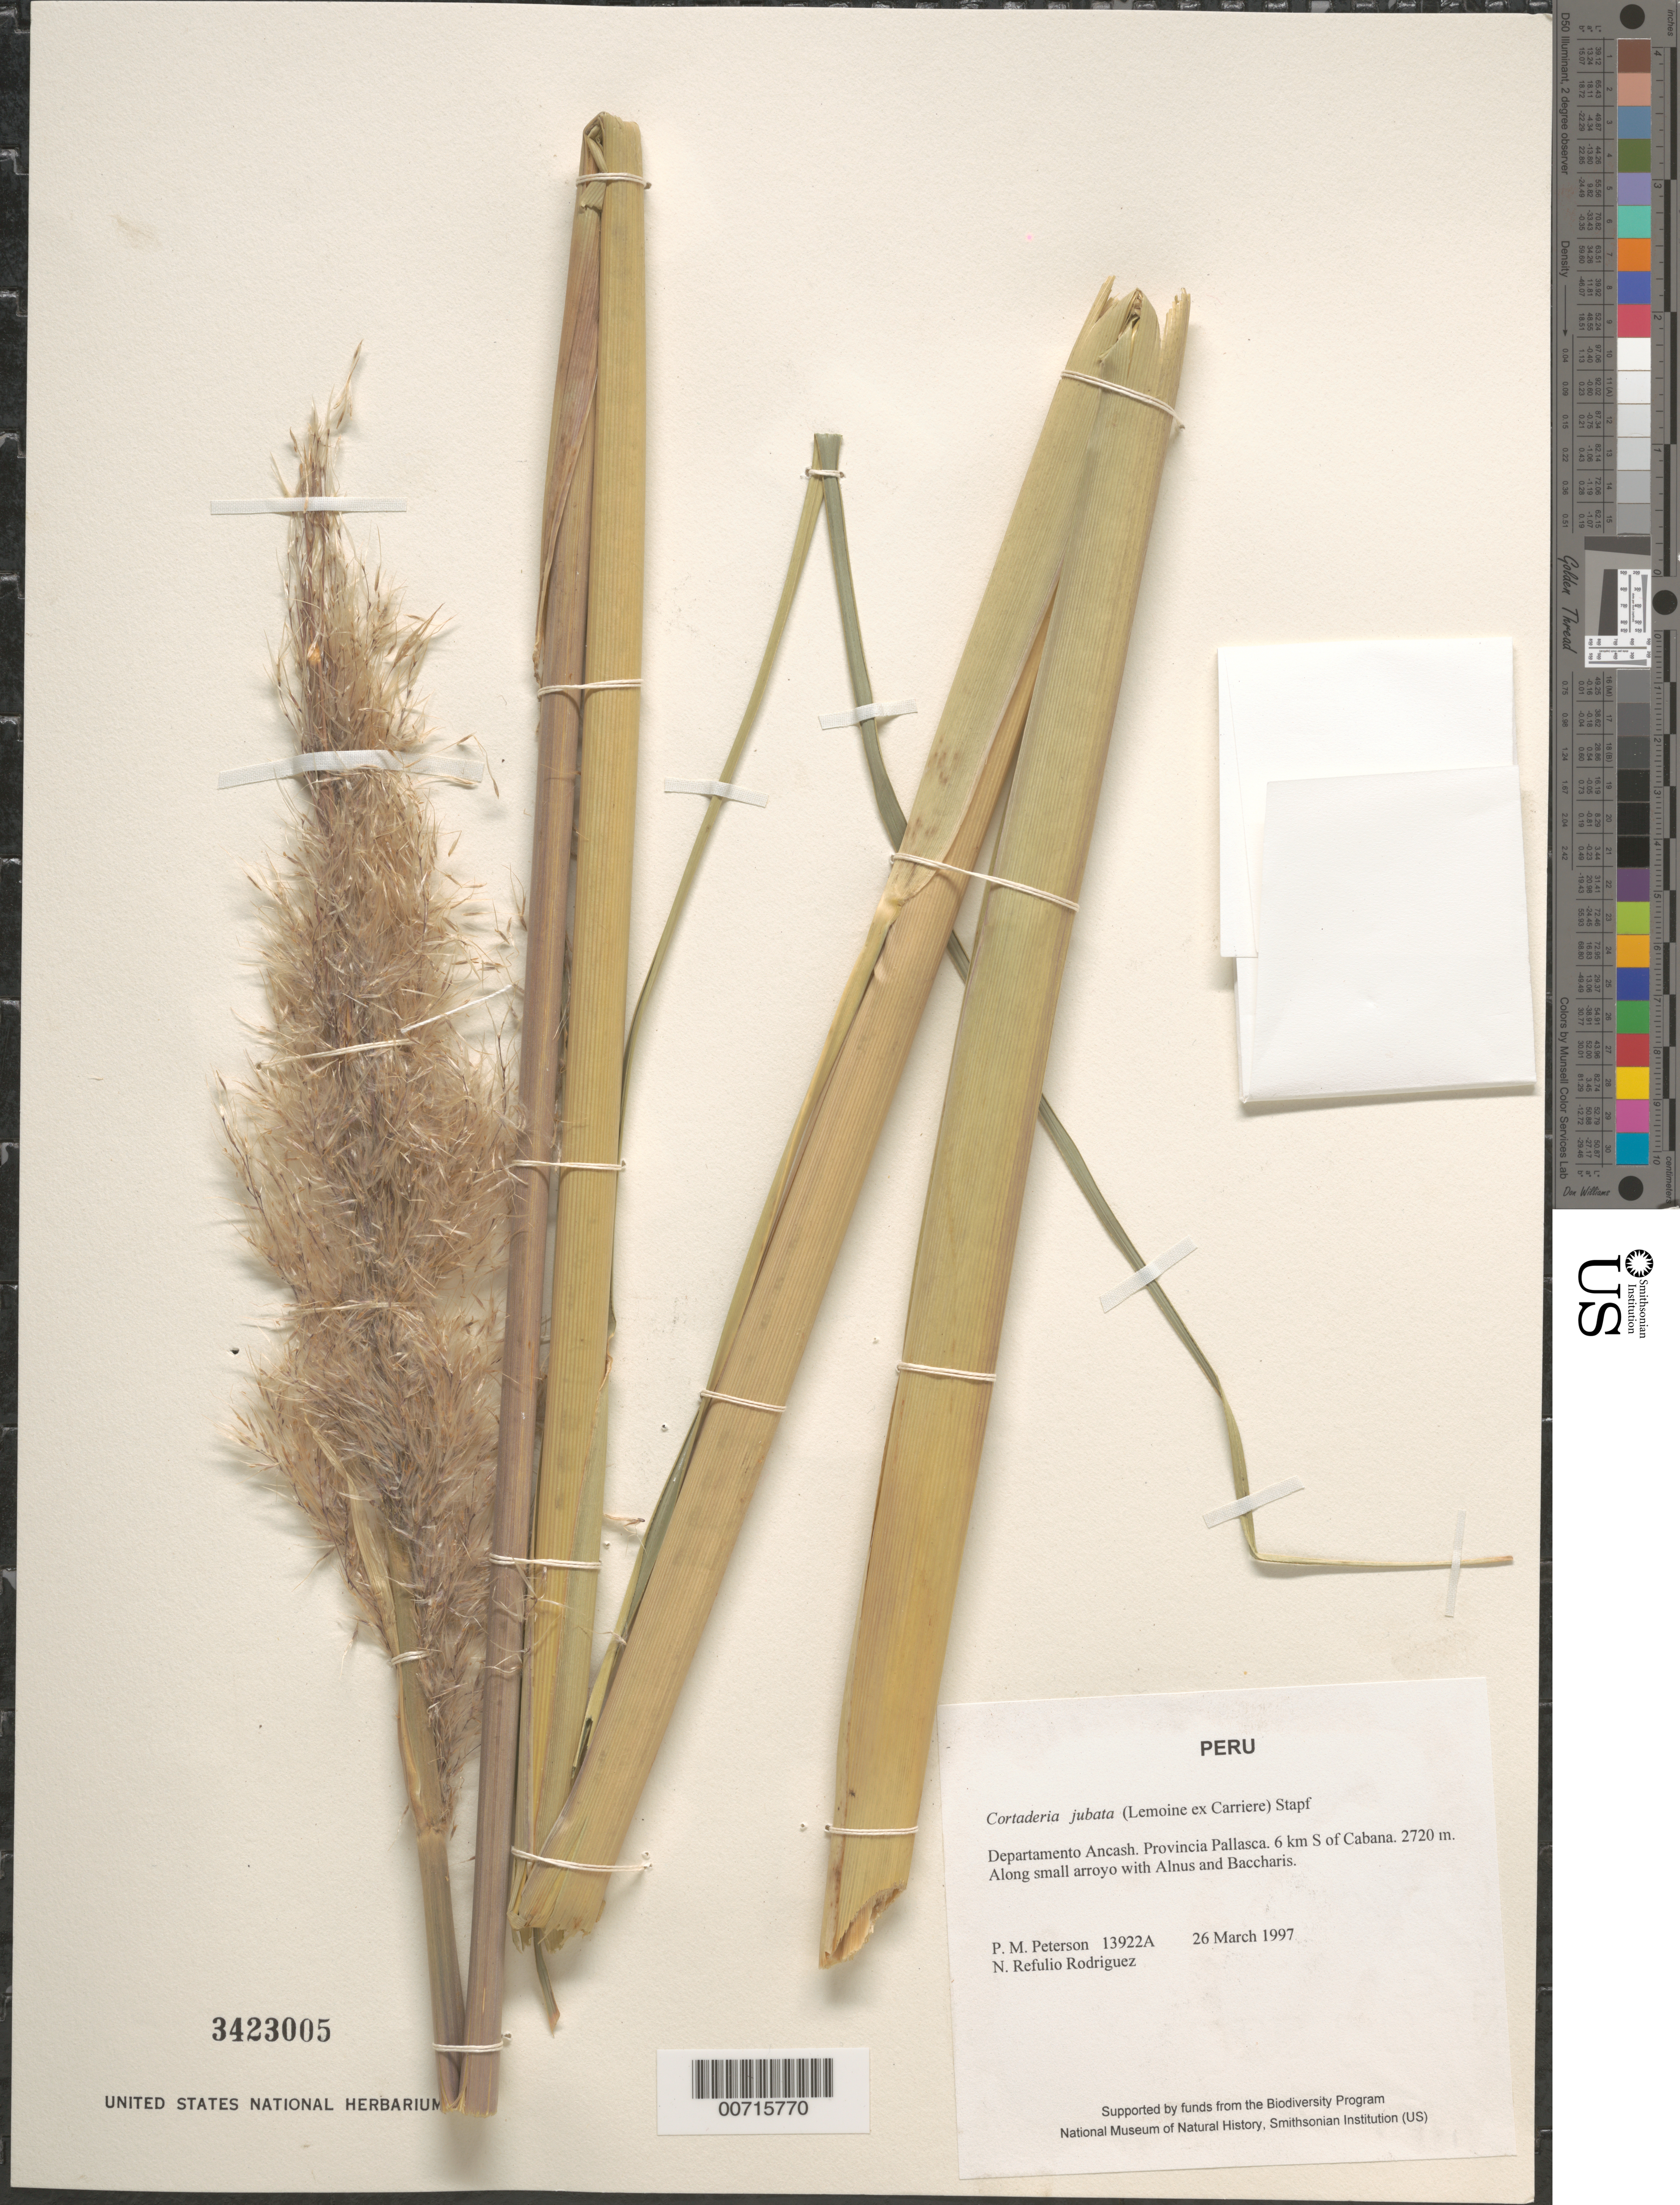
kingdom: Plantae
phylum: Tracheophyta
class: Liliopsida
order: Poales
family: Poaceae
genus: Cortaderia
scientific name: Cortaderia jubata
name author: (Lemoine) Stapf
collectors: P. M. Peterson & N. Refulio-Rodríguez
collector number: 13922A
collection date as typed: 26 Mar 1997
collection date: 1997-03-26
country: Peru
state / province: Ancash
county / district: Pallasca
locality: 6 km S of Cabana.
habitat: Along small arroyo with Alnus and Baccharis.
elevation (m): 2720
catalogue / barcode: US 3423005